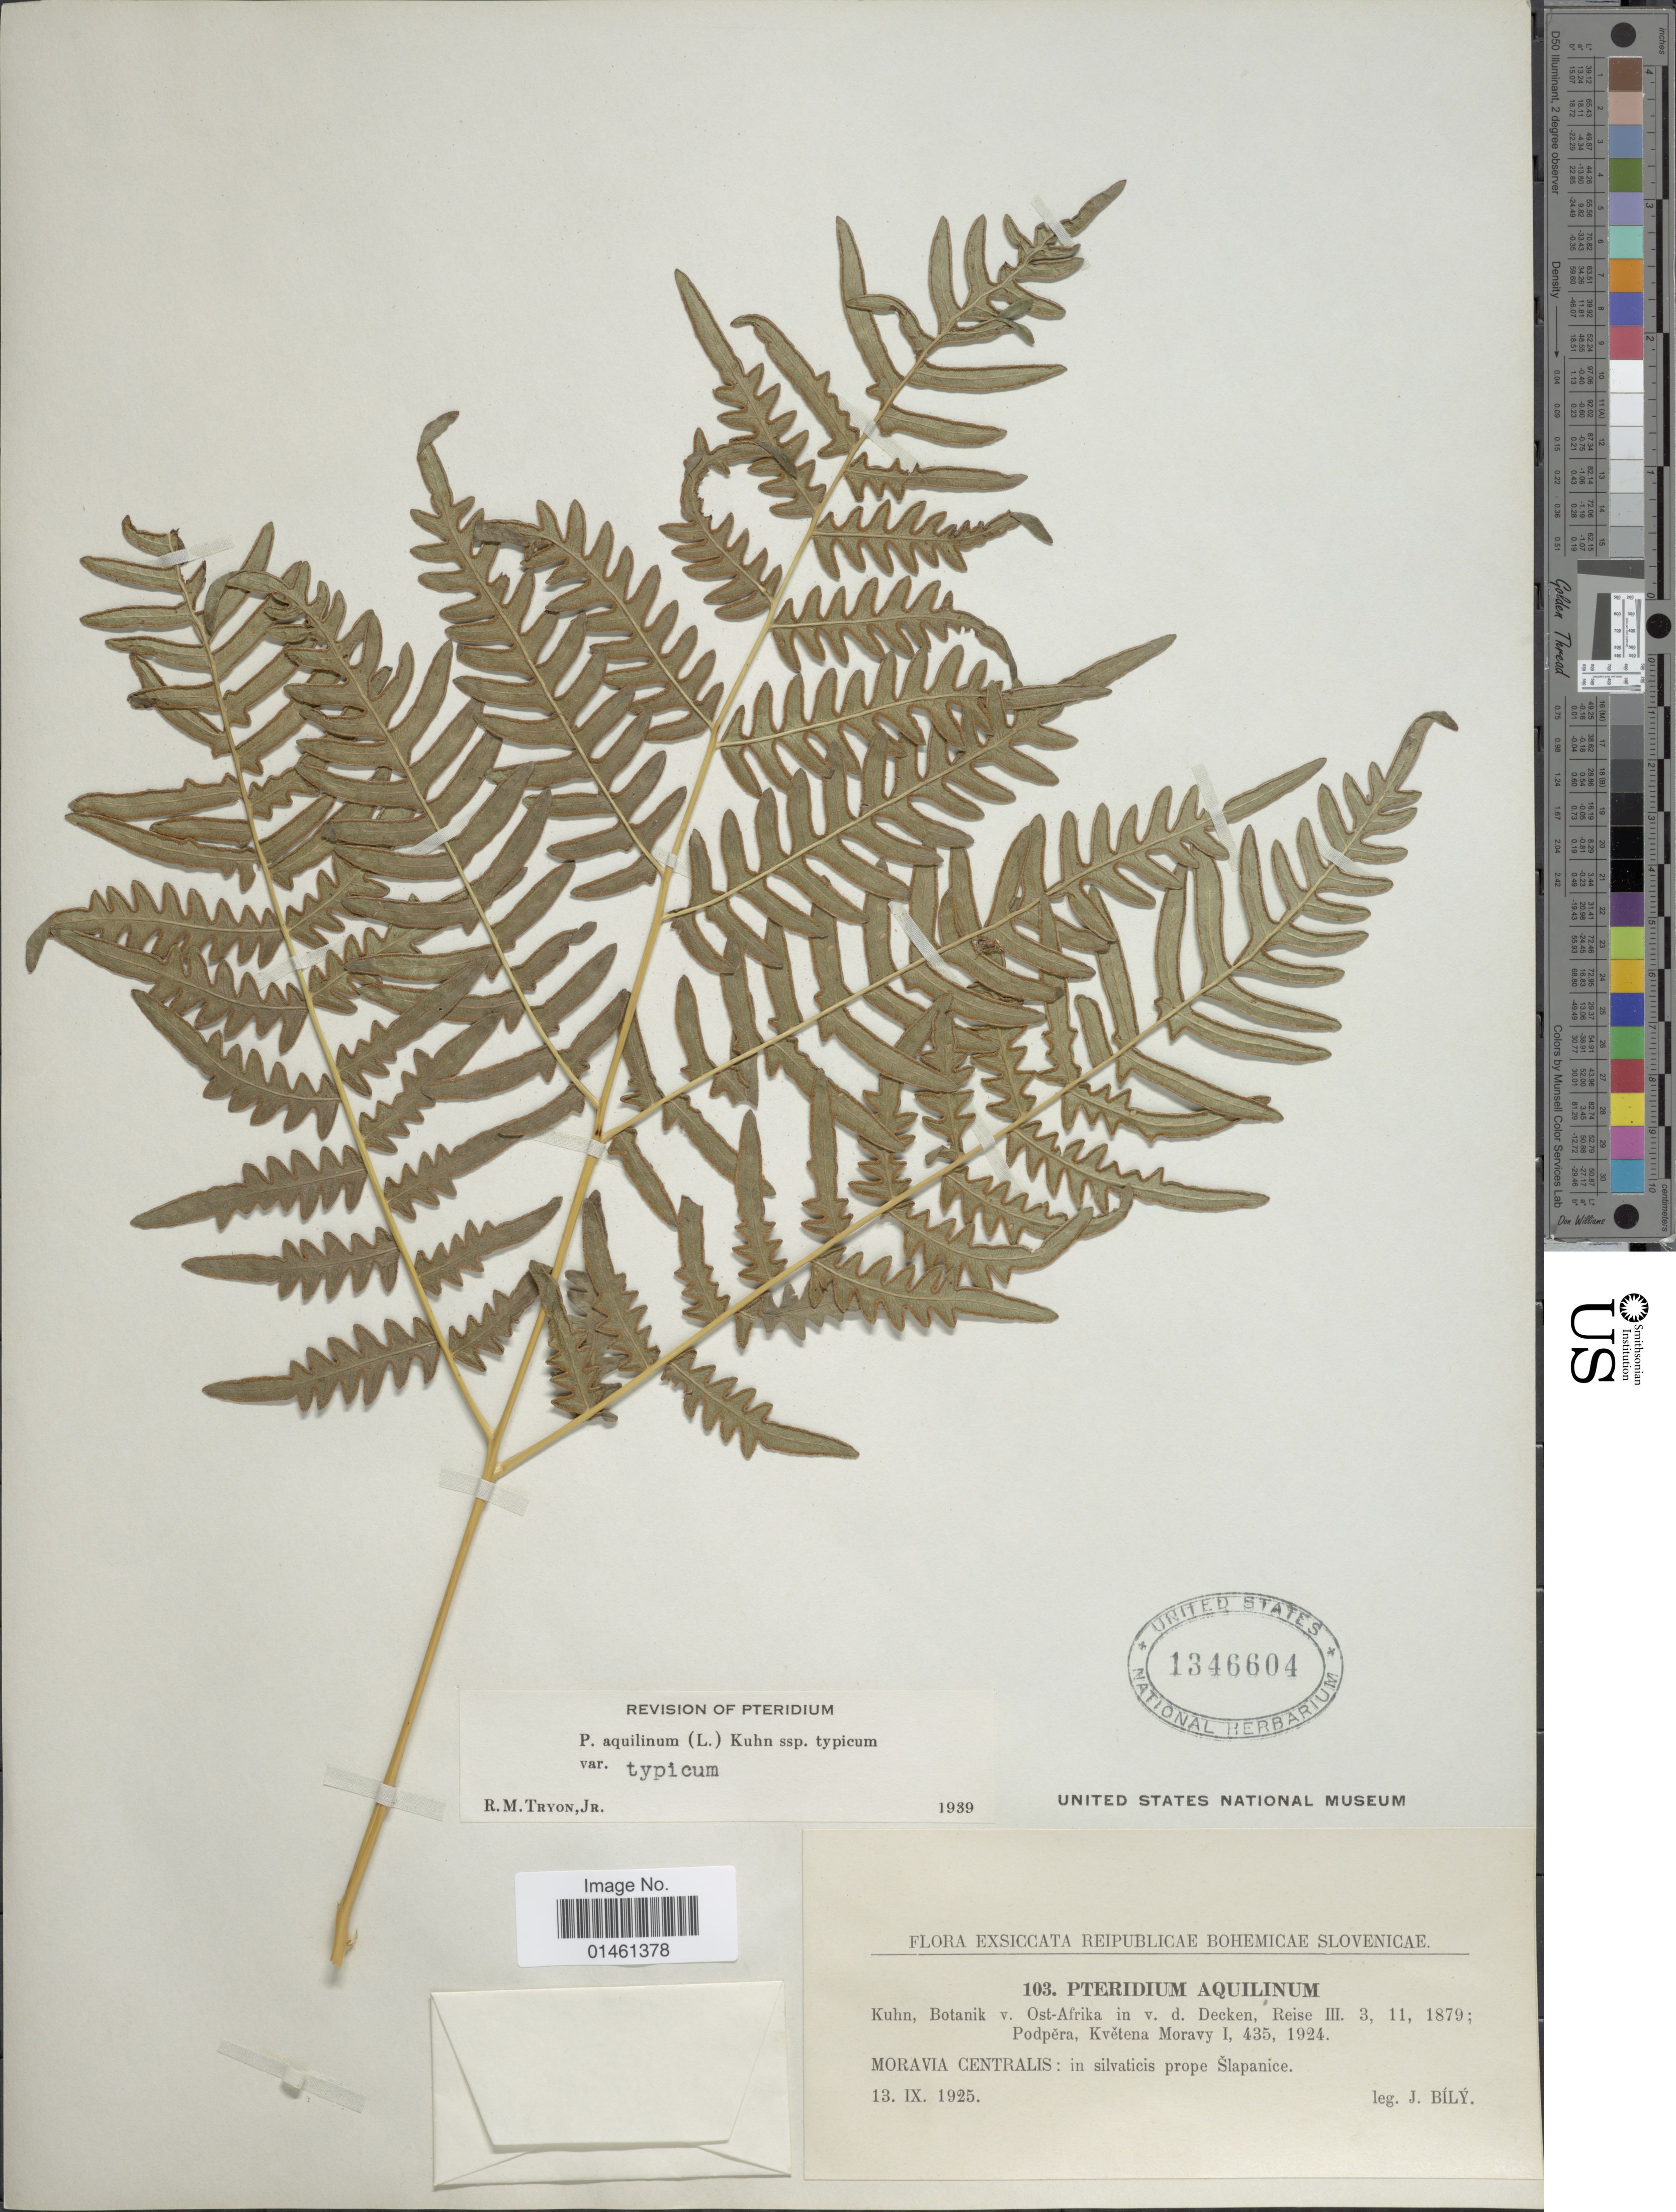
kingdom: Plantae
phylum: Tracheophyta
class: Polypodiopsida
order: Polypodiales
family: Dennstaedtiaceae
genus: Pteridium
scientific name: Pteridium aquilinum var. typicum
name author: R.M. Tryon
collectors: J. Bílý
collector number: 103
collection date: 1925-09-13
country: Czechia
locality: Moravia centralis: in silvaticis prope Slapanice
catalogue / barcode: US 1346604